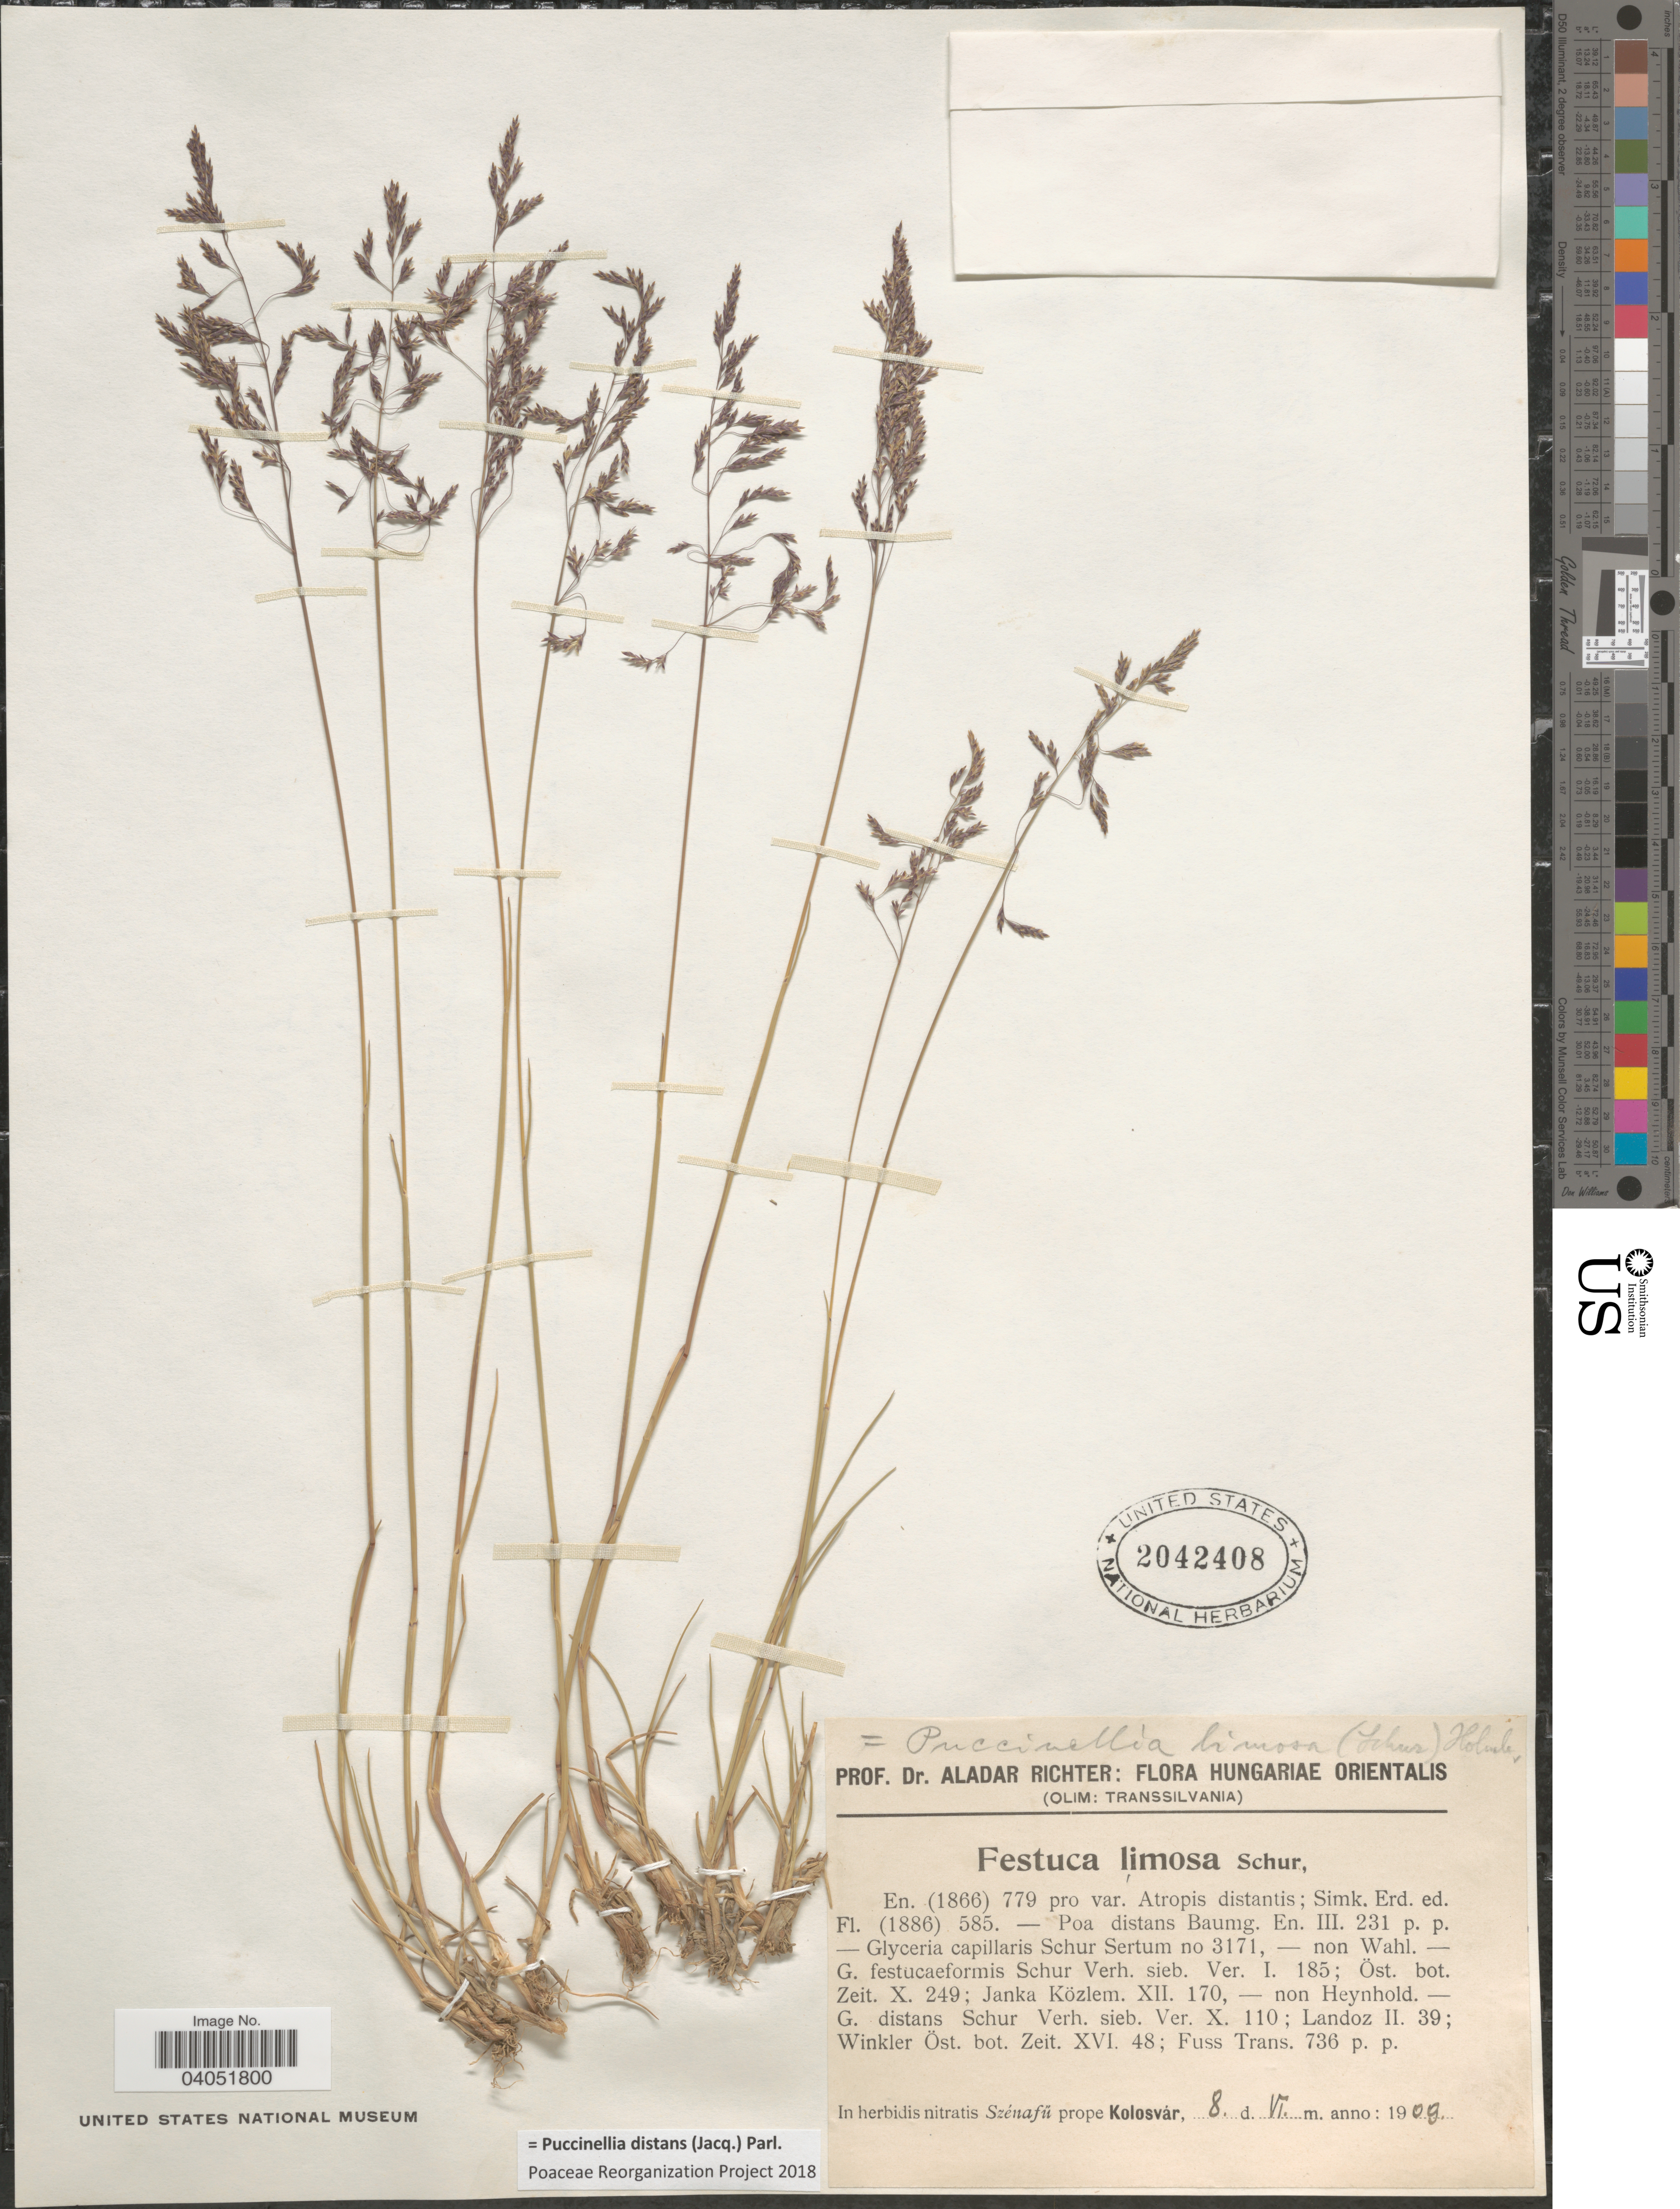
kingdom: Plantae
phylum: Tracheophyta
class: Liliopsida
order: Poales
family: Poaceae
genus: Puccinellia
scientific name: Puccinellia distans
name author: (Jacq.) Parl.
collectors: A. Richter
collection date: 1909-06-08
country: Hungary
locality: Hungariae Orientalis. (Olim: Transsilvania). In herbidis nitratis Szénafü prope Kolosvár.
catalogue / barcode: US 2042408